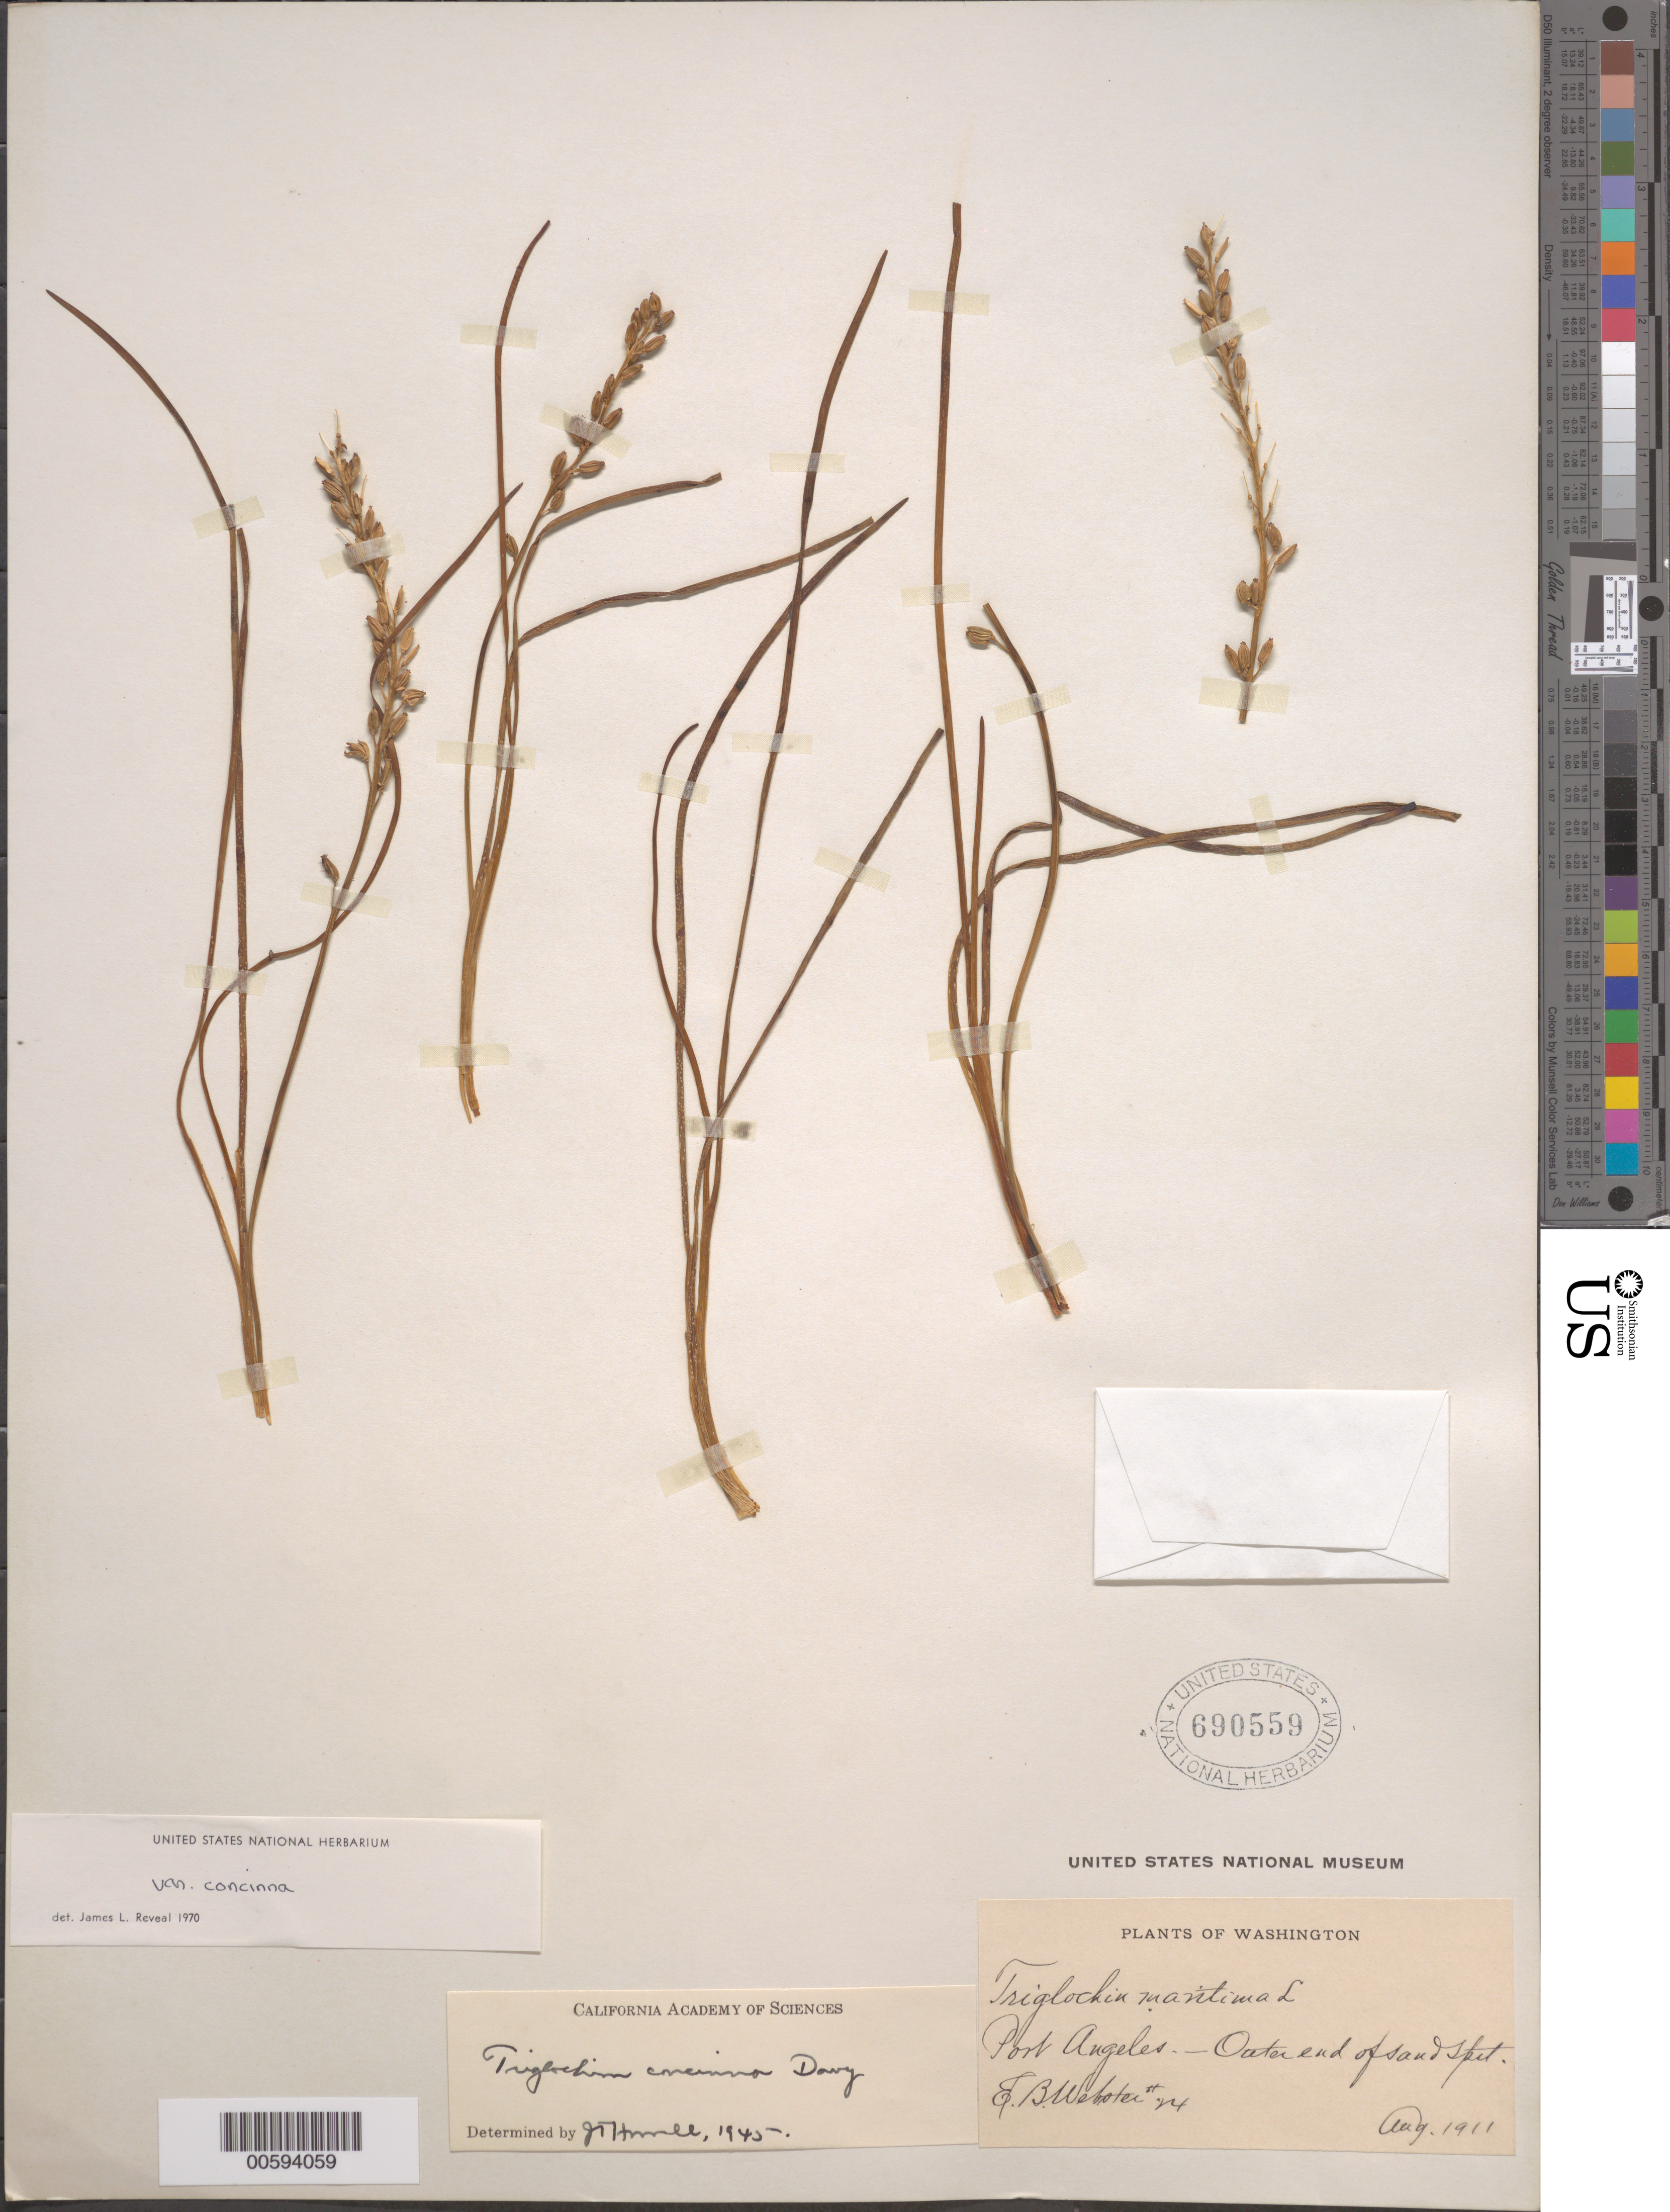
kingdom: Plantae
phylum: Tracheophyta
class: Liliopsida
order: Alismatales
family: Juncaginaceae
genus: Triglochin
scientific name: Triglochin concinna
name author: Davy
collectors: E. B. Webster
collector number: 24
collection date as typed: Aug 1911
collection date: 1911-08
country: United States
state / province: Washington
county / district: Clallam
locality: Port Angeles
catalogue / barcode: US 690559